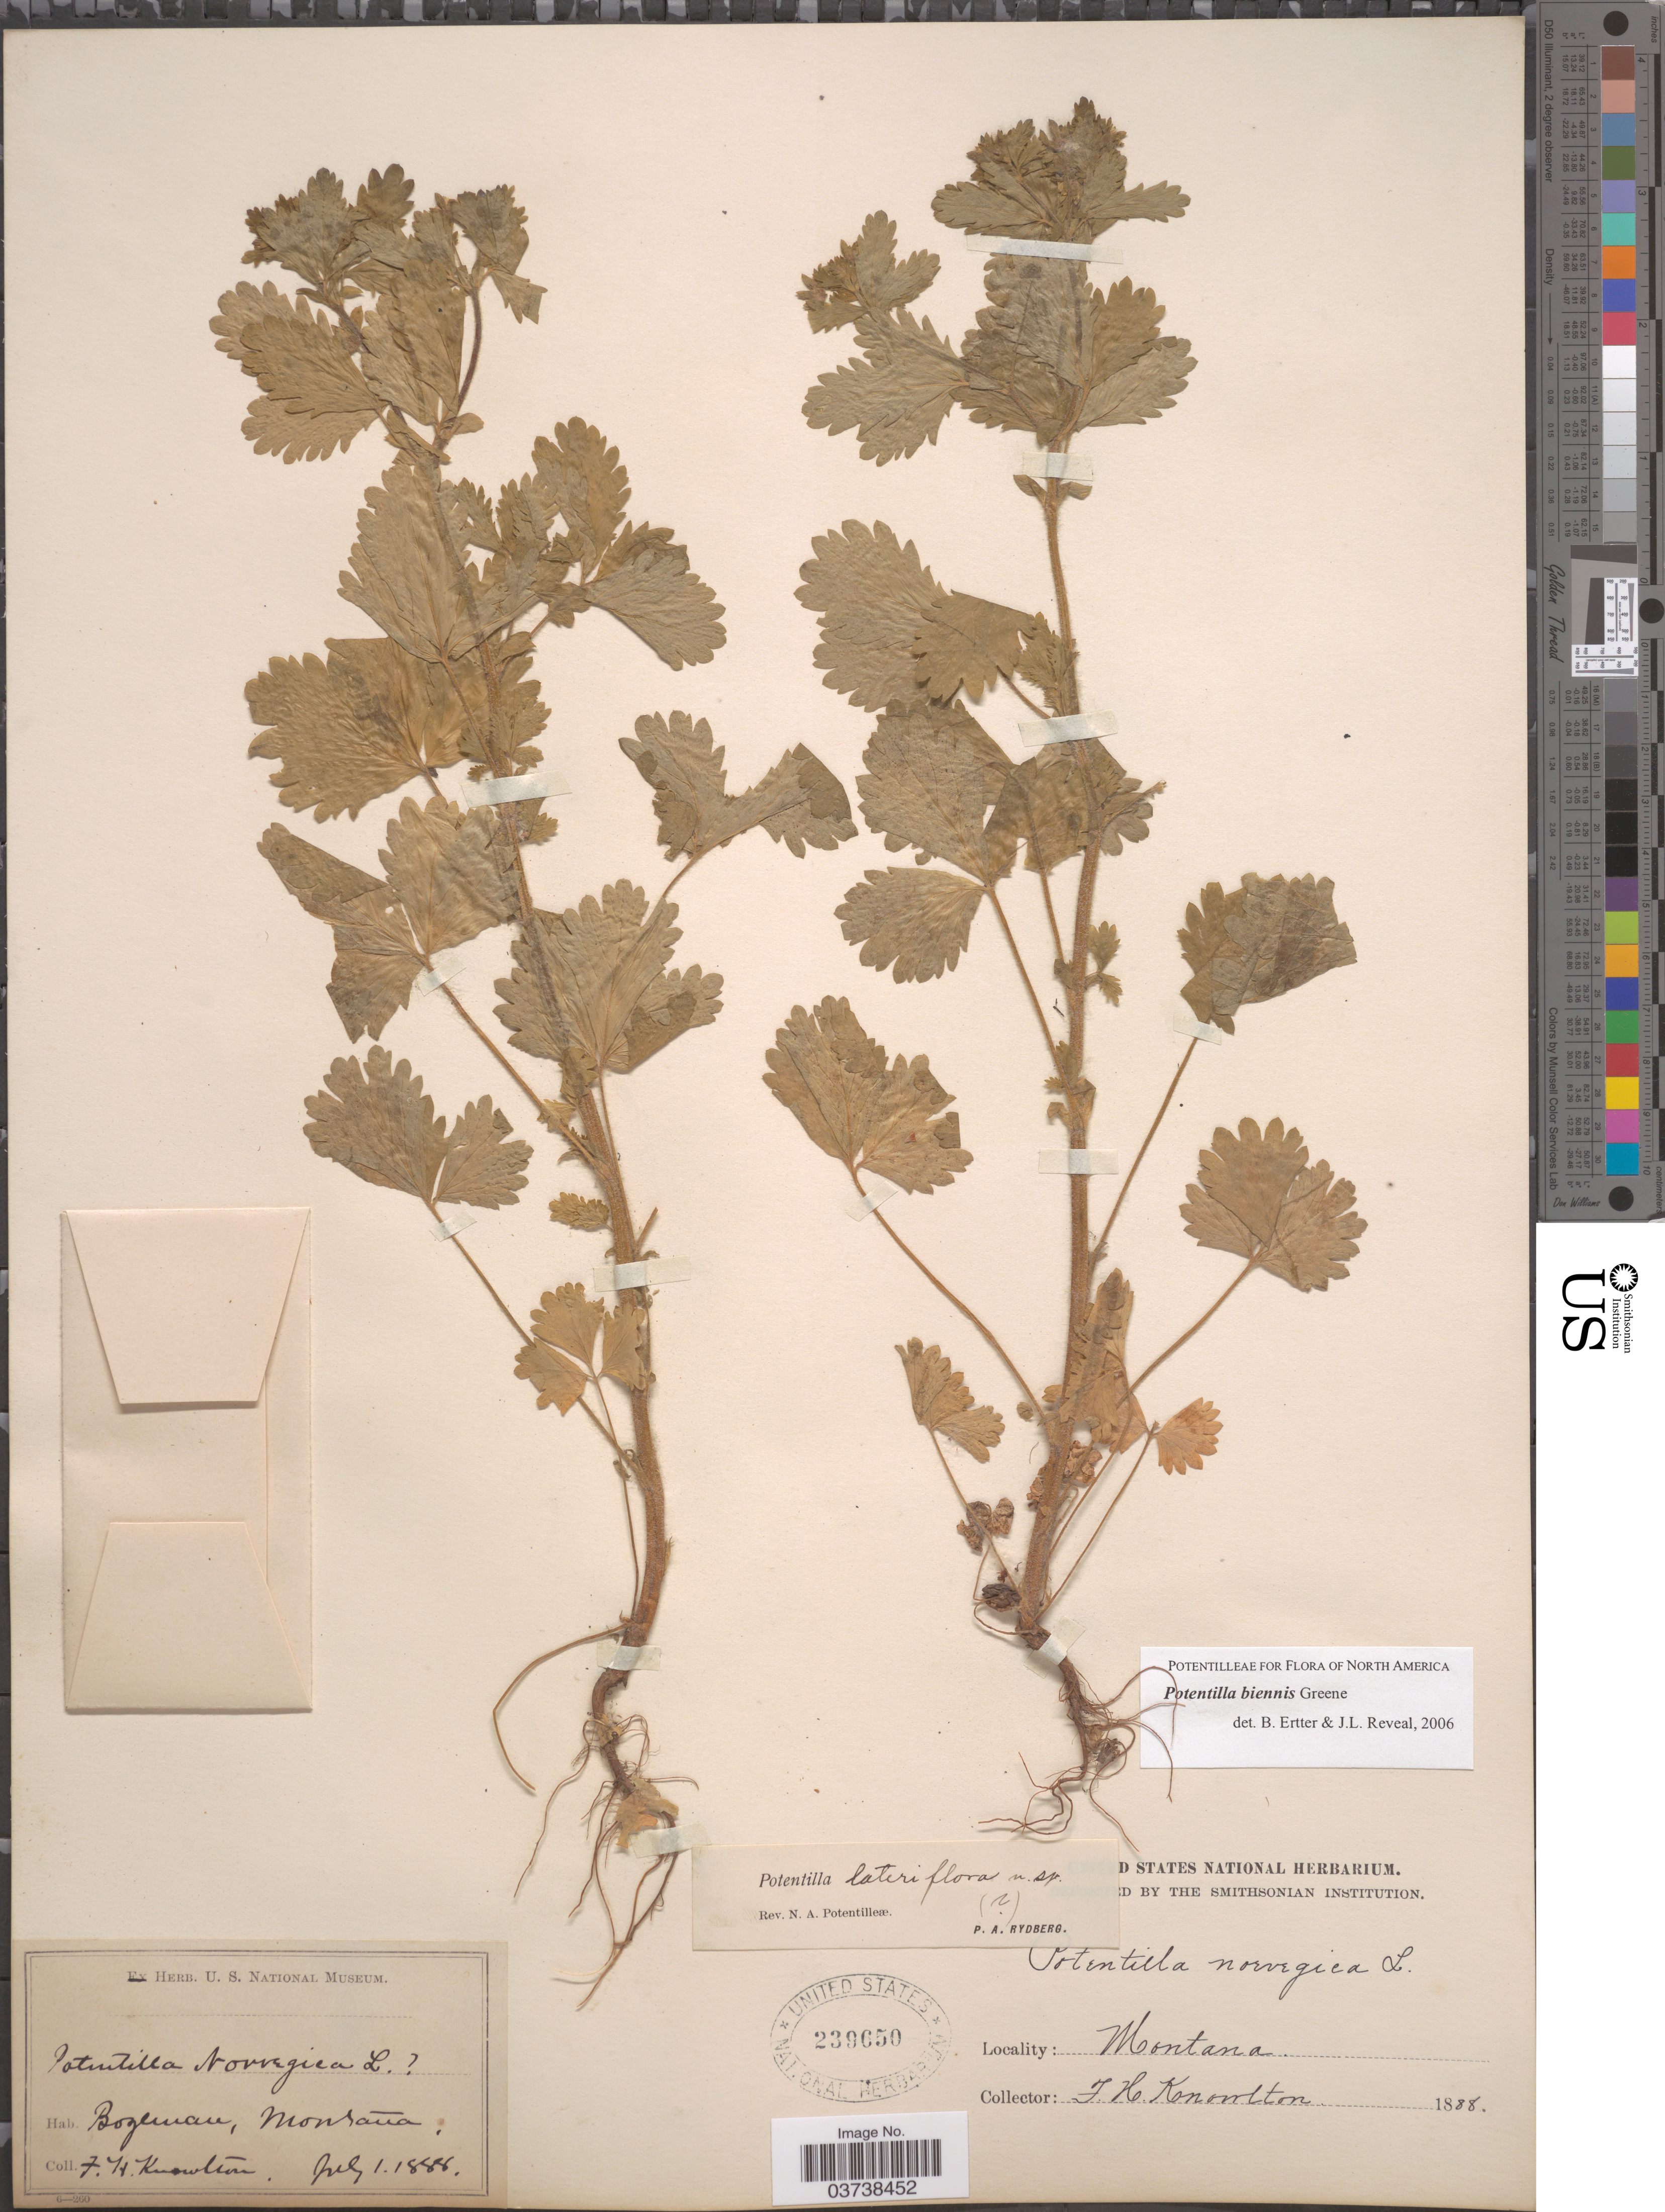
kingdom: Plantae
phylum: Tracheophyta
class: Magnoliopsida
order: Rosales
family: Rosaceae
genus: Potentilla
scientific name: Potentilla biennis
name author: Greene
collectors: F. H. Knowlton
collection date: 1888-07-01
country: United States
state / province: Montana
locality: Bozeman.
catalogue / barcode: US 239650